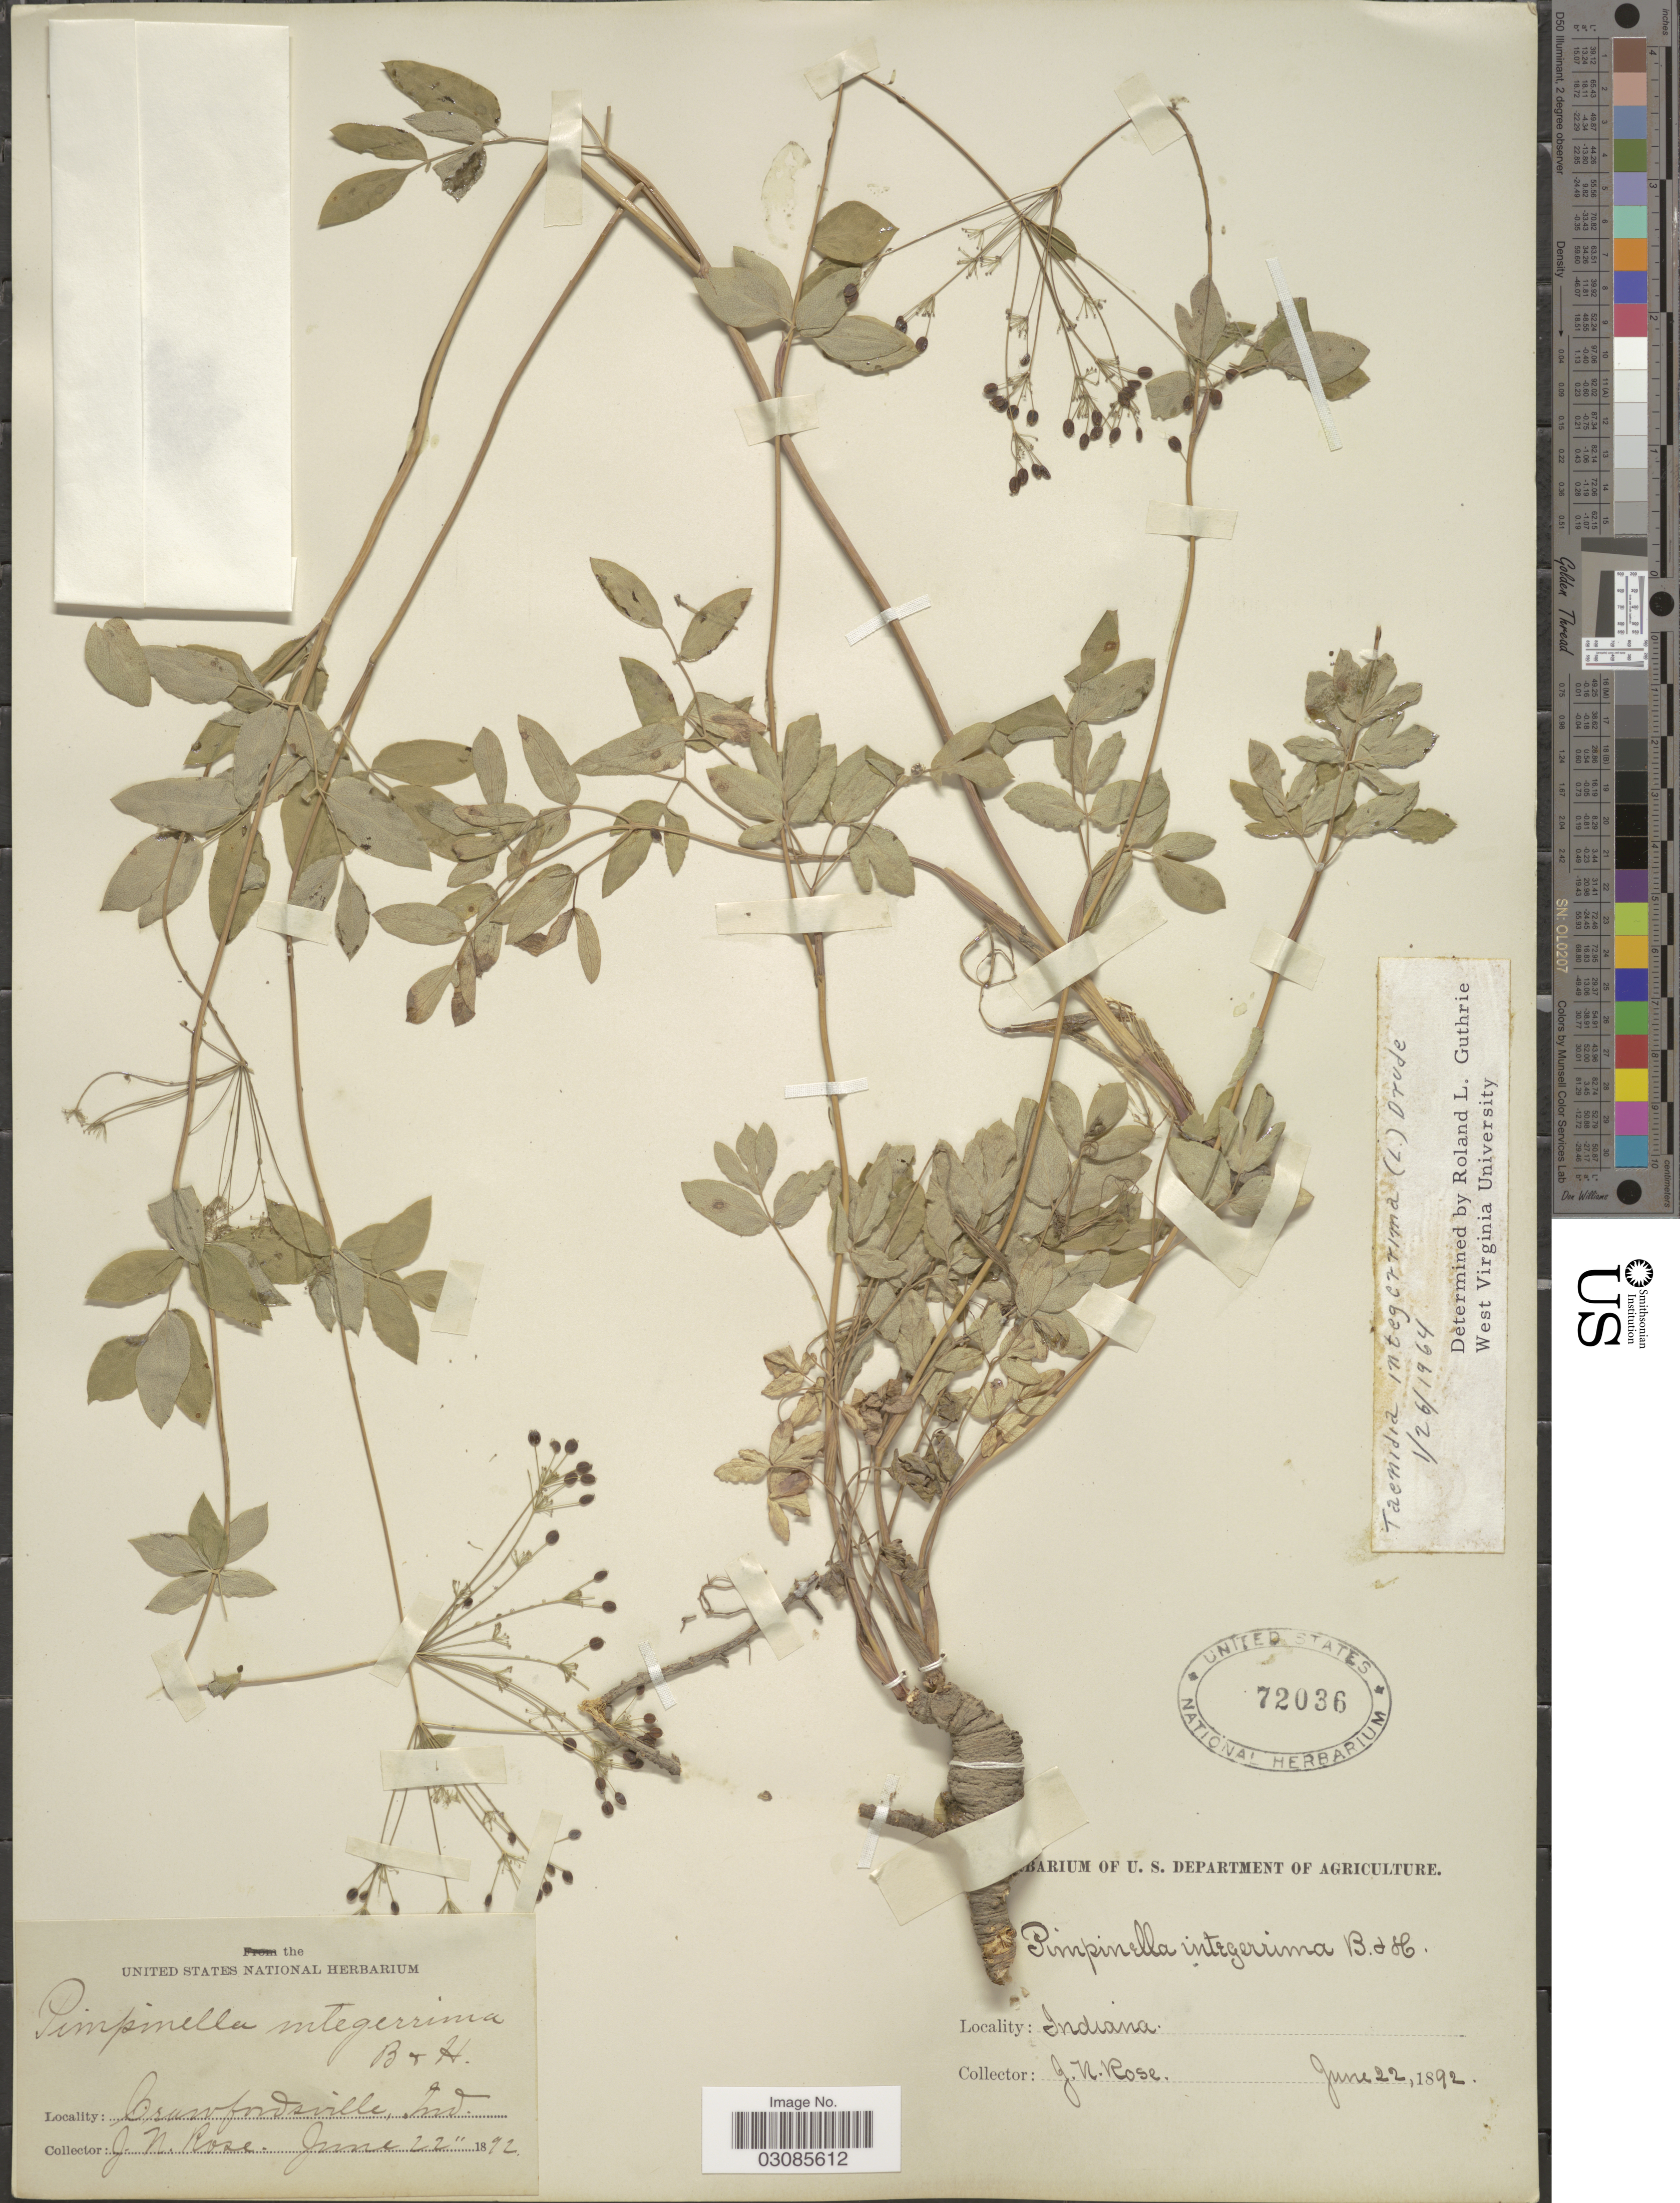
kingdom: Plantae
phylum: Tracheophyta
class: Magnoliopsida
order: Apiales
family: Apiaceae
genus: Taenidia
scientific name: Taenidia integerrima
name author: (L.) Drude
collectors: J. N. Rose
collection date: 1892-06-22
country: United States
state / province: Indiana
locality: Crawfordsville, Ind.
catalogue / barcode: US 72036